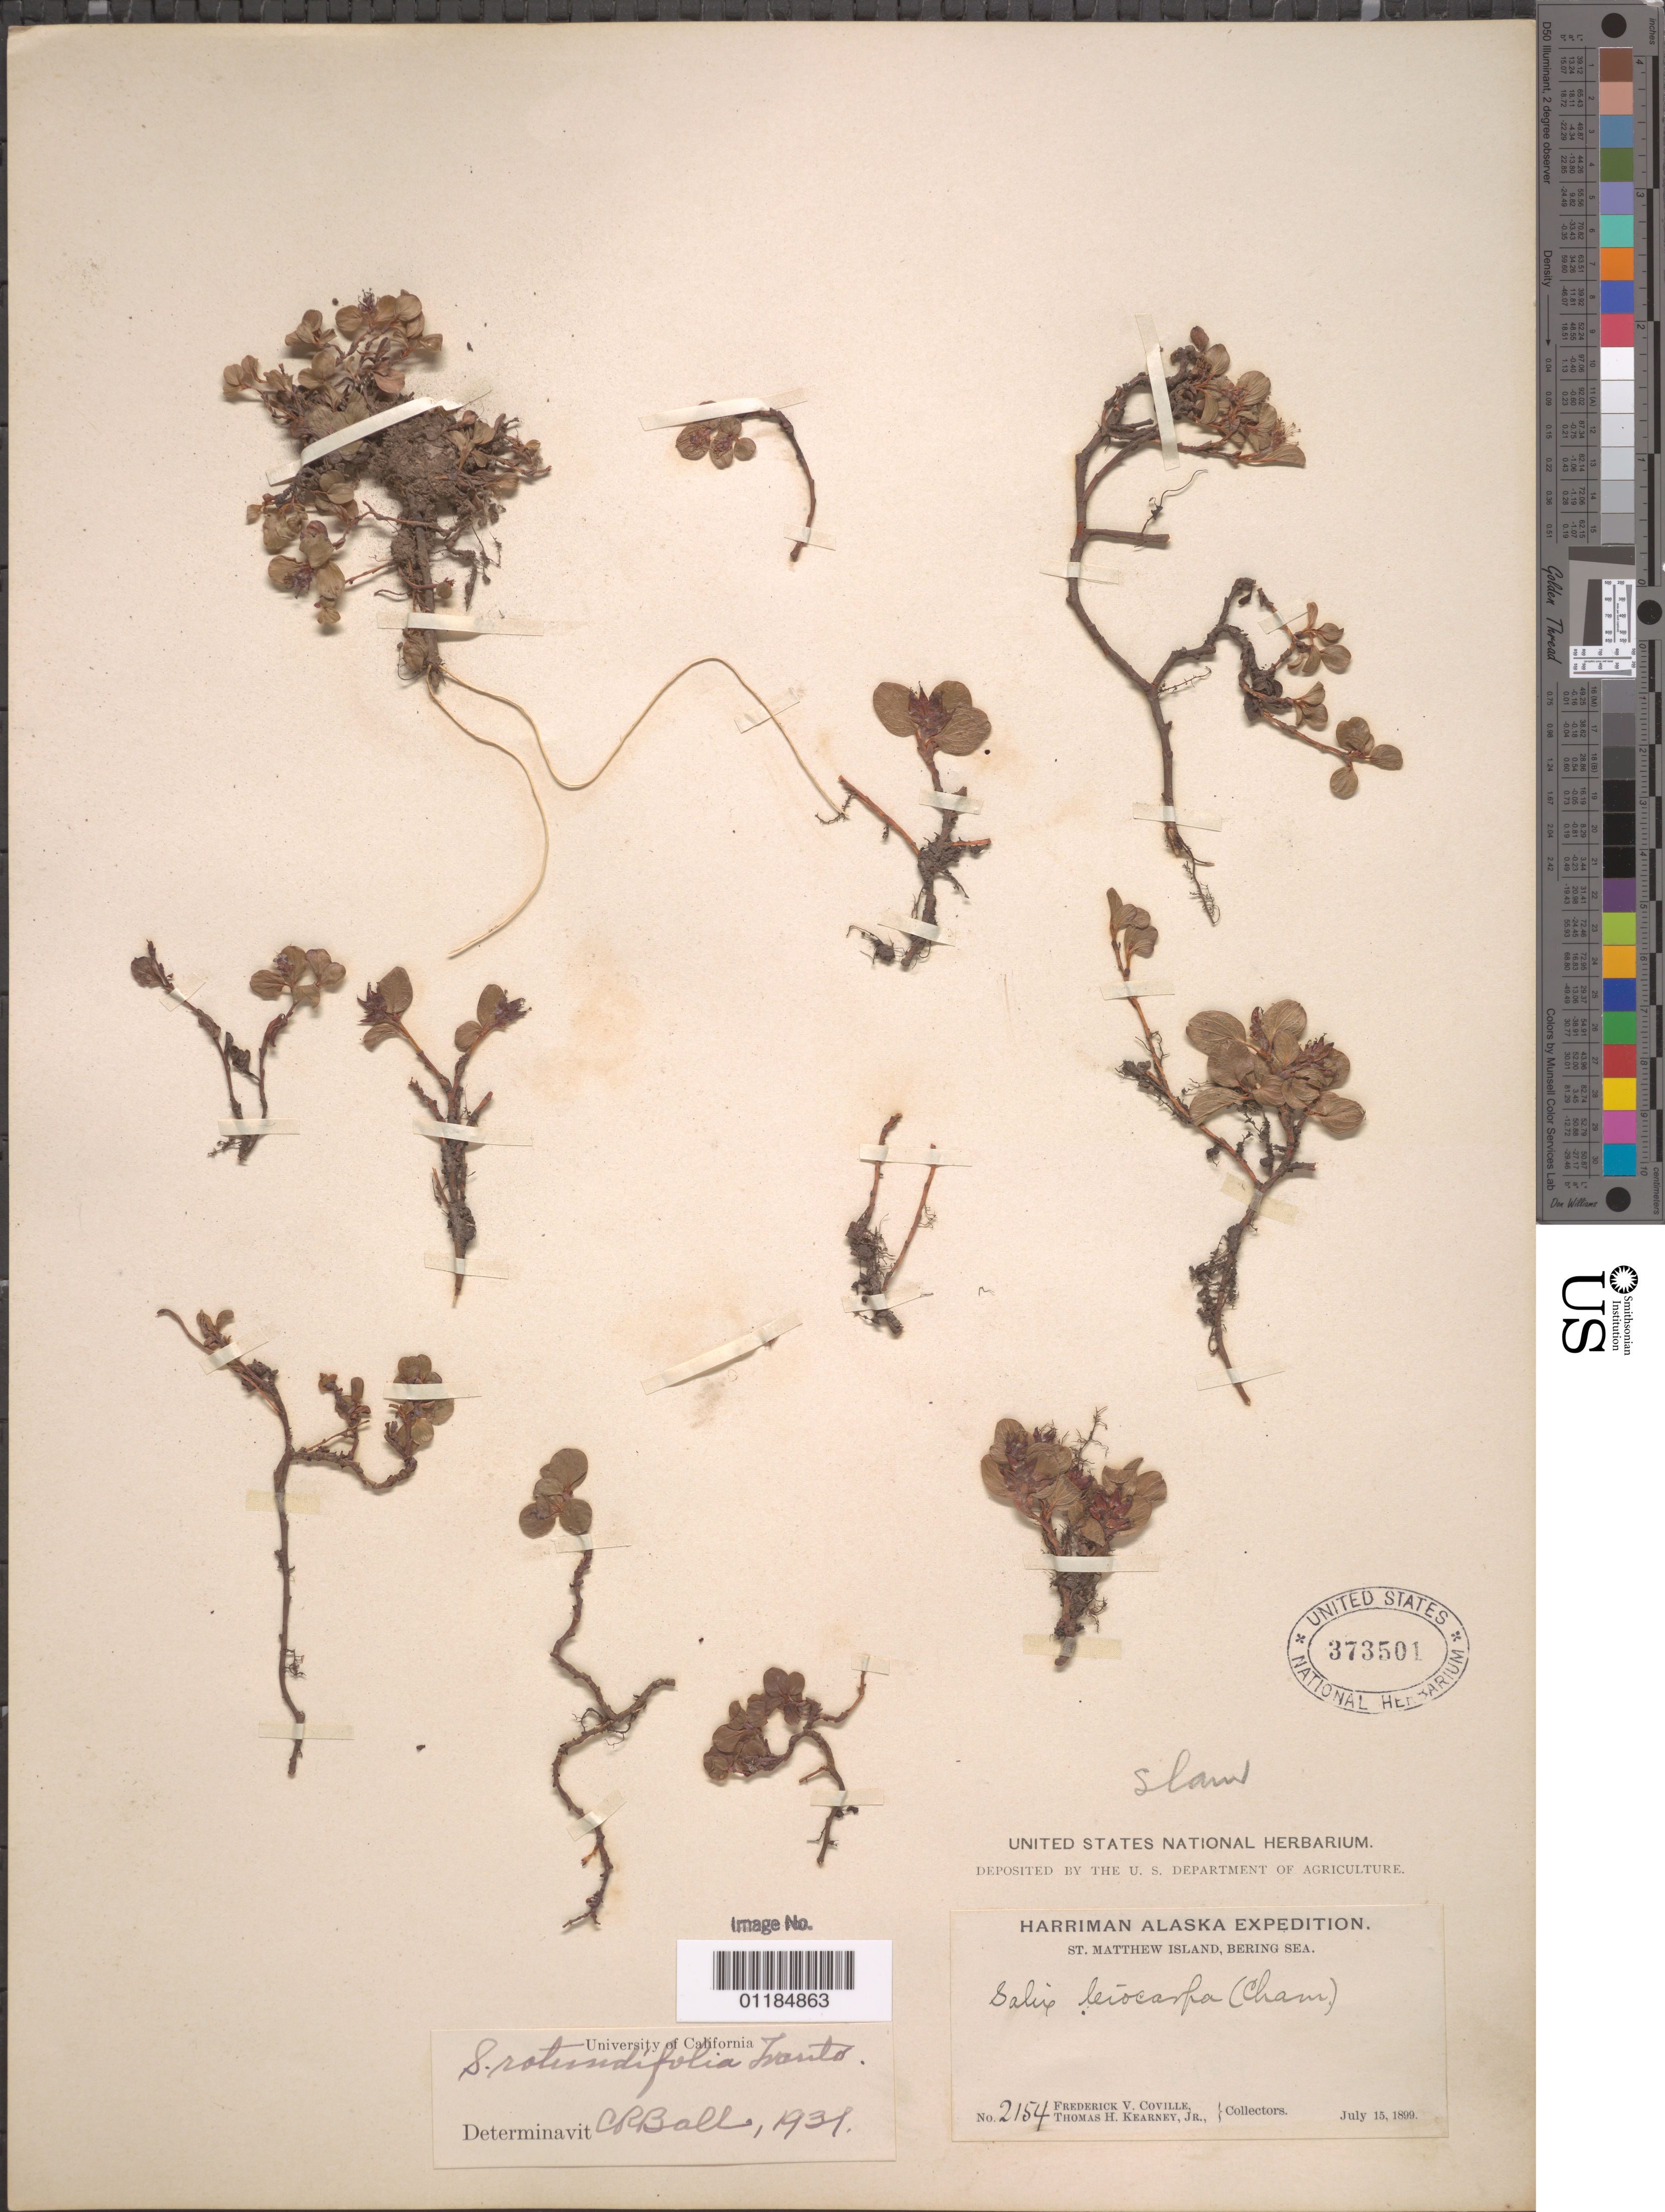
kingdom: Plantae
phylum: Tracheophyta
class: Magnoliopsida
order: Malpighiales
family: Salicaceae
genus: Salix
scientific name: Salix rotundifolia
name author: Trautv.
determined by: Ball, C. R.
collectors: F. V. Coville & T. H. Kearney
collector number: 2154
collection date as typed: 15 Jul 1899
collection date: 1899-07-15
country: United States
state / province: Alaska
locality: St. Matthew Island, Bering Sea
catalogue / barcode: US 373501